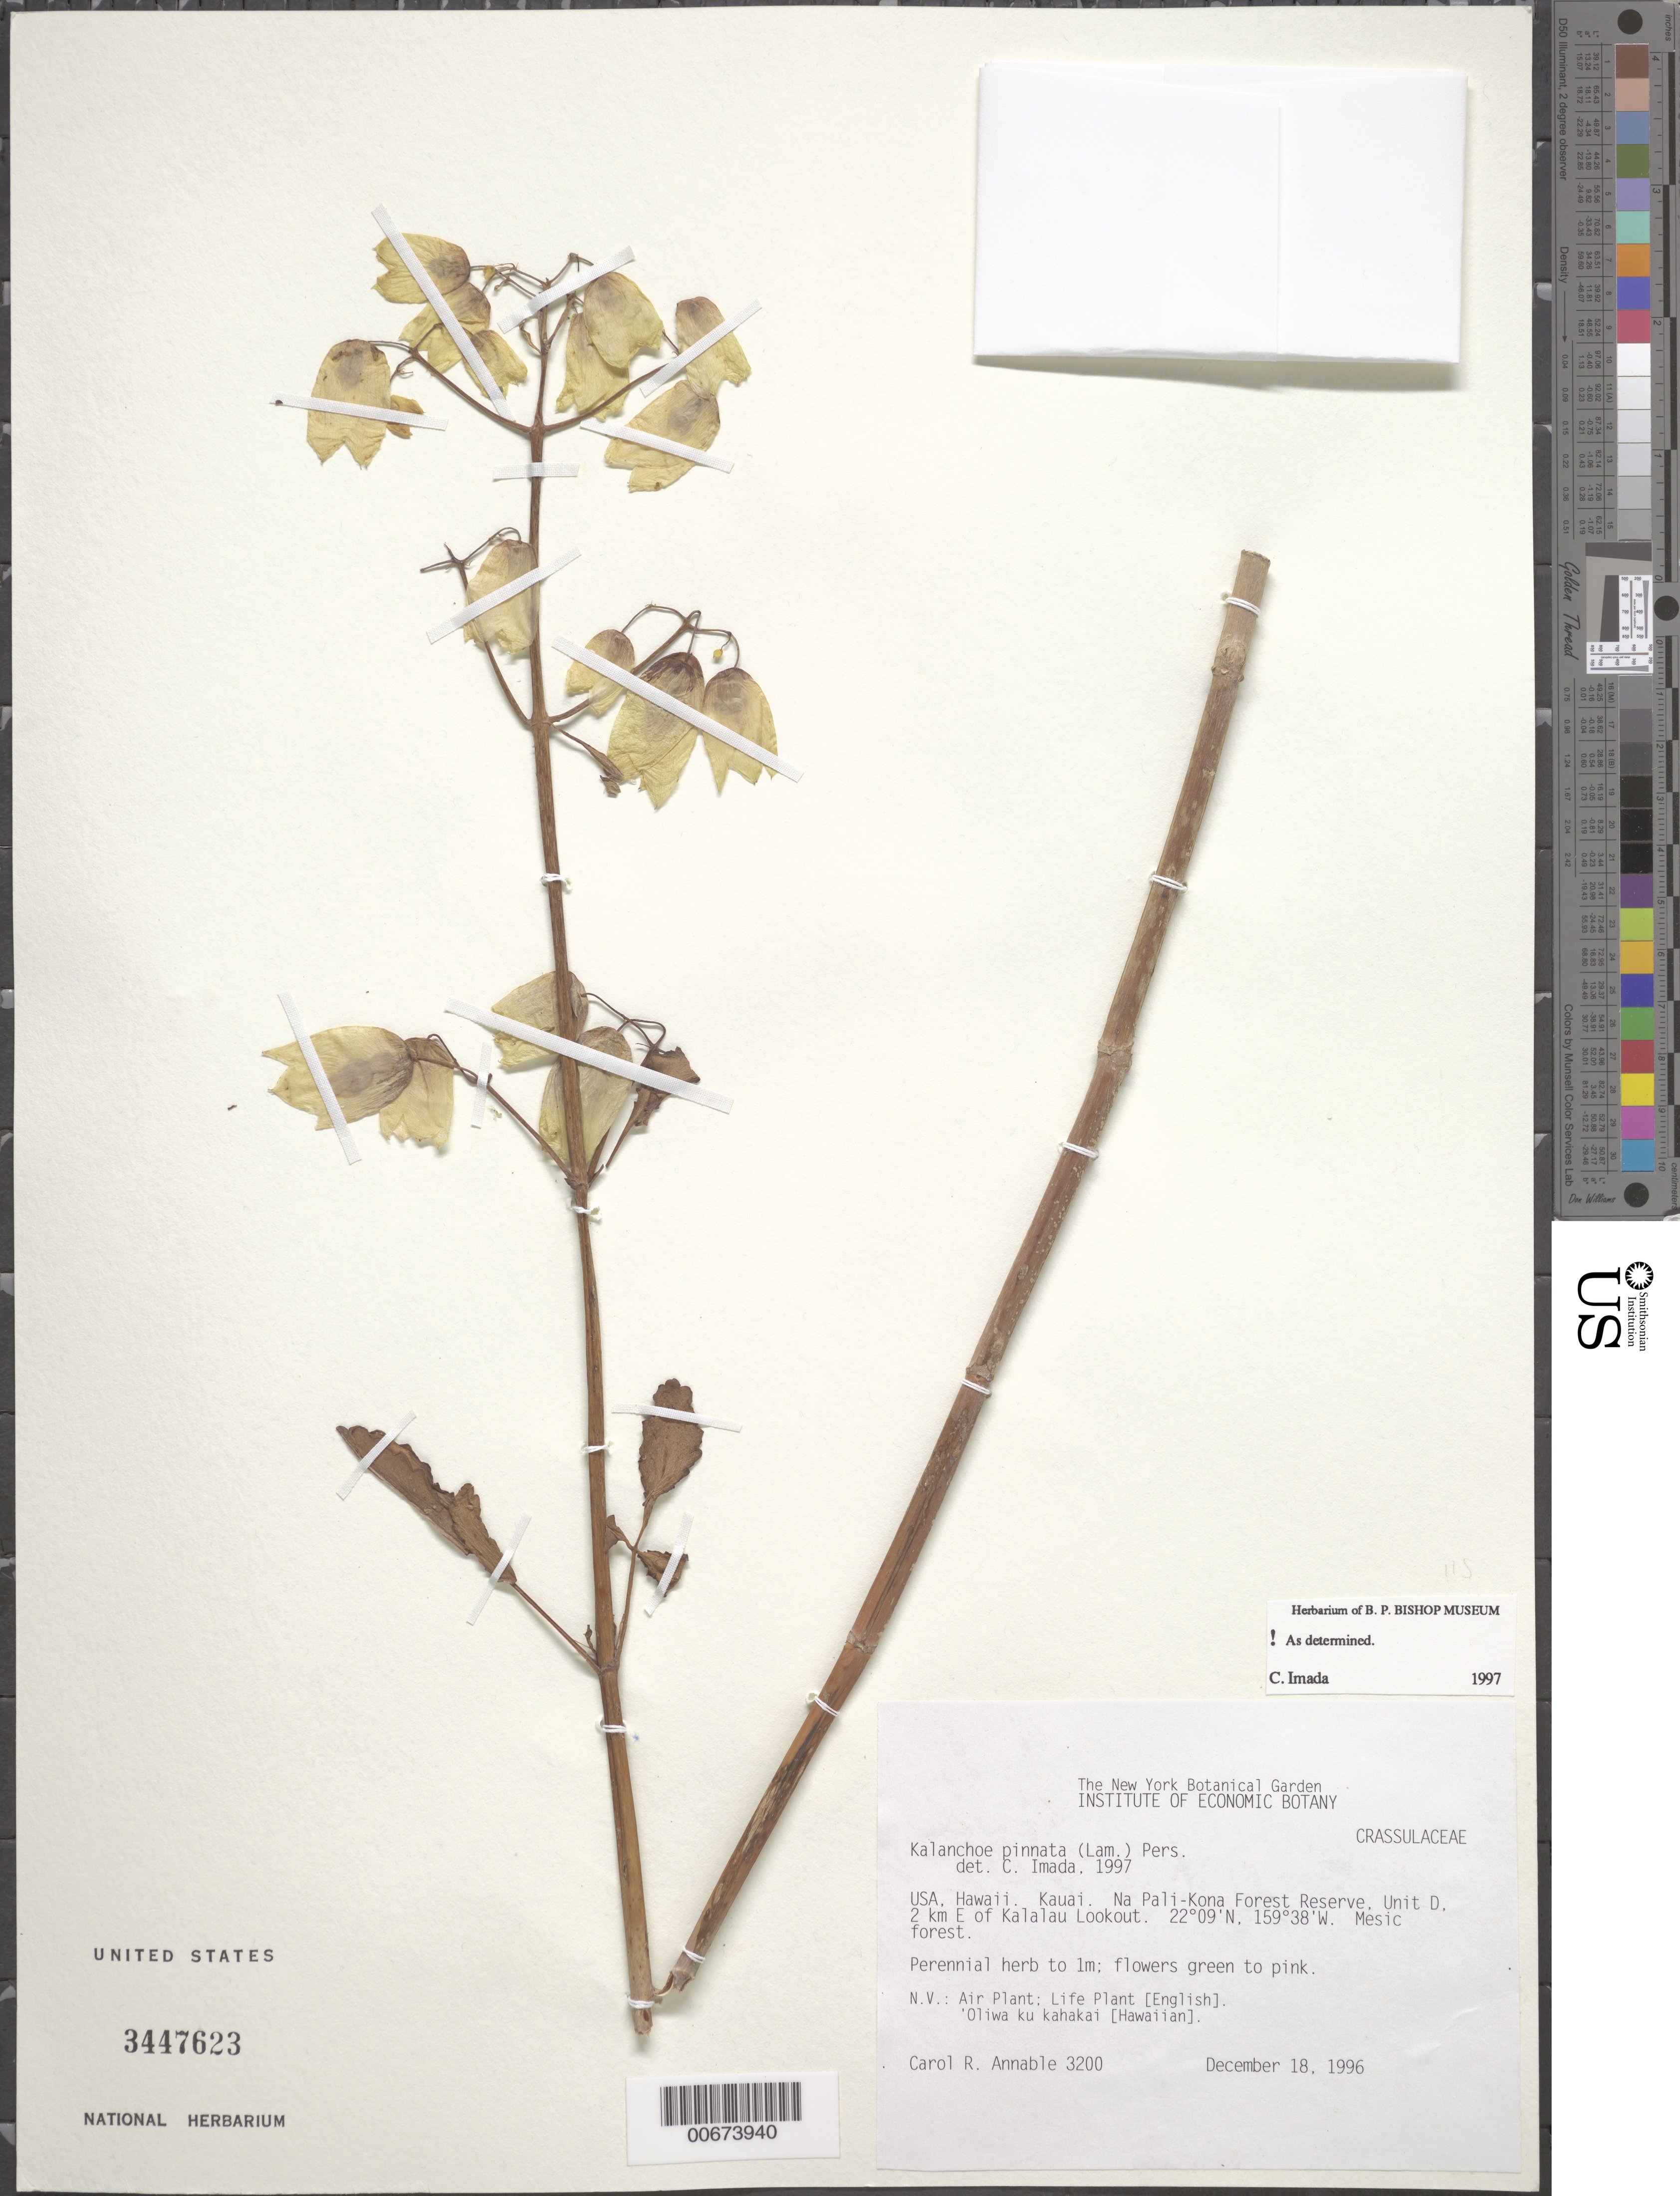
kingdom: Plantae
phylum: Tracheophyta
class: Magnoliopsida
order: Saxifragales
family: Crassulaceae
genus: Kalanchoe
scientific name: Kalanchoe pinnata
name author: (Lam.) Pers.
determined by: Imada, C.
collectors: C. R. Annable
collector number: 3200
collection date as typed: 18 Dec 1996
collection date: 1996-12-18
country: United States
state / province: Hawaii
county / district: Kauai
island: Kaua'i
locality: Na Pali-Kona Forest Reserve, Unit D, 2 km E of Kalalau lookout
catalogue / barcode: US 3447623